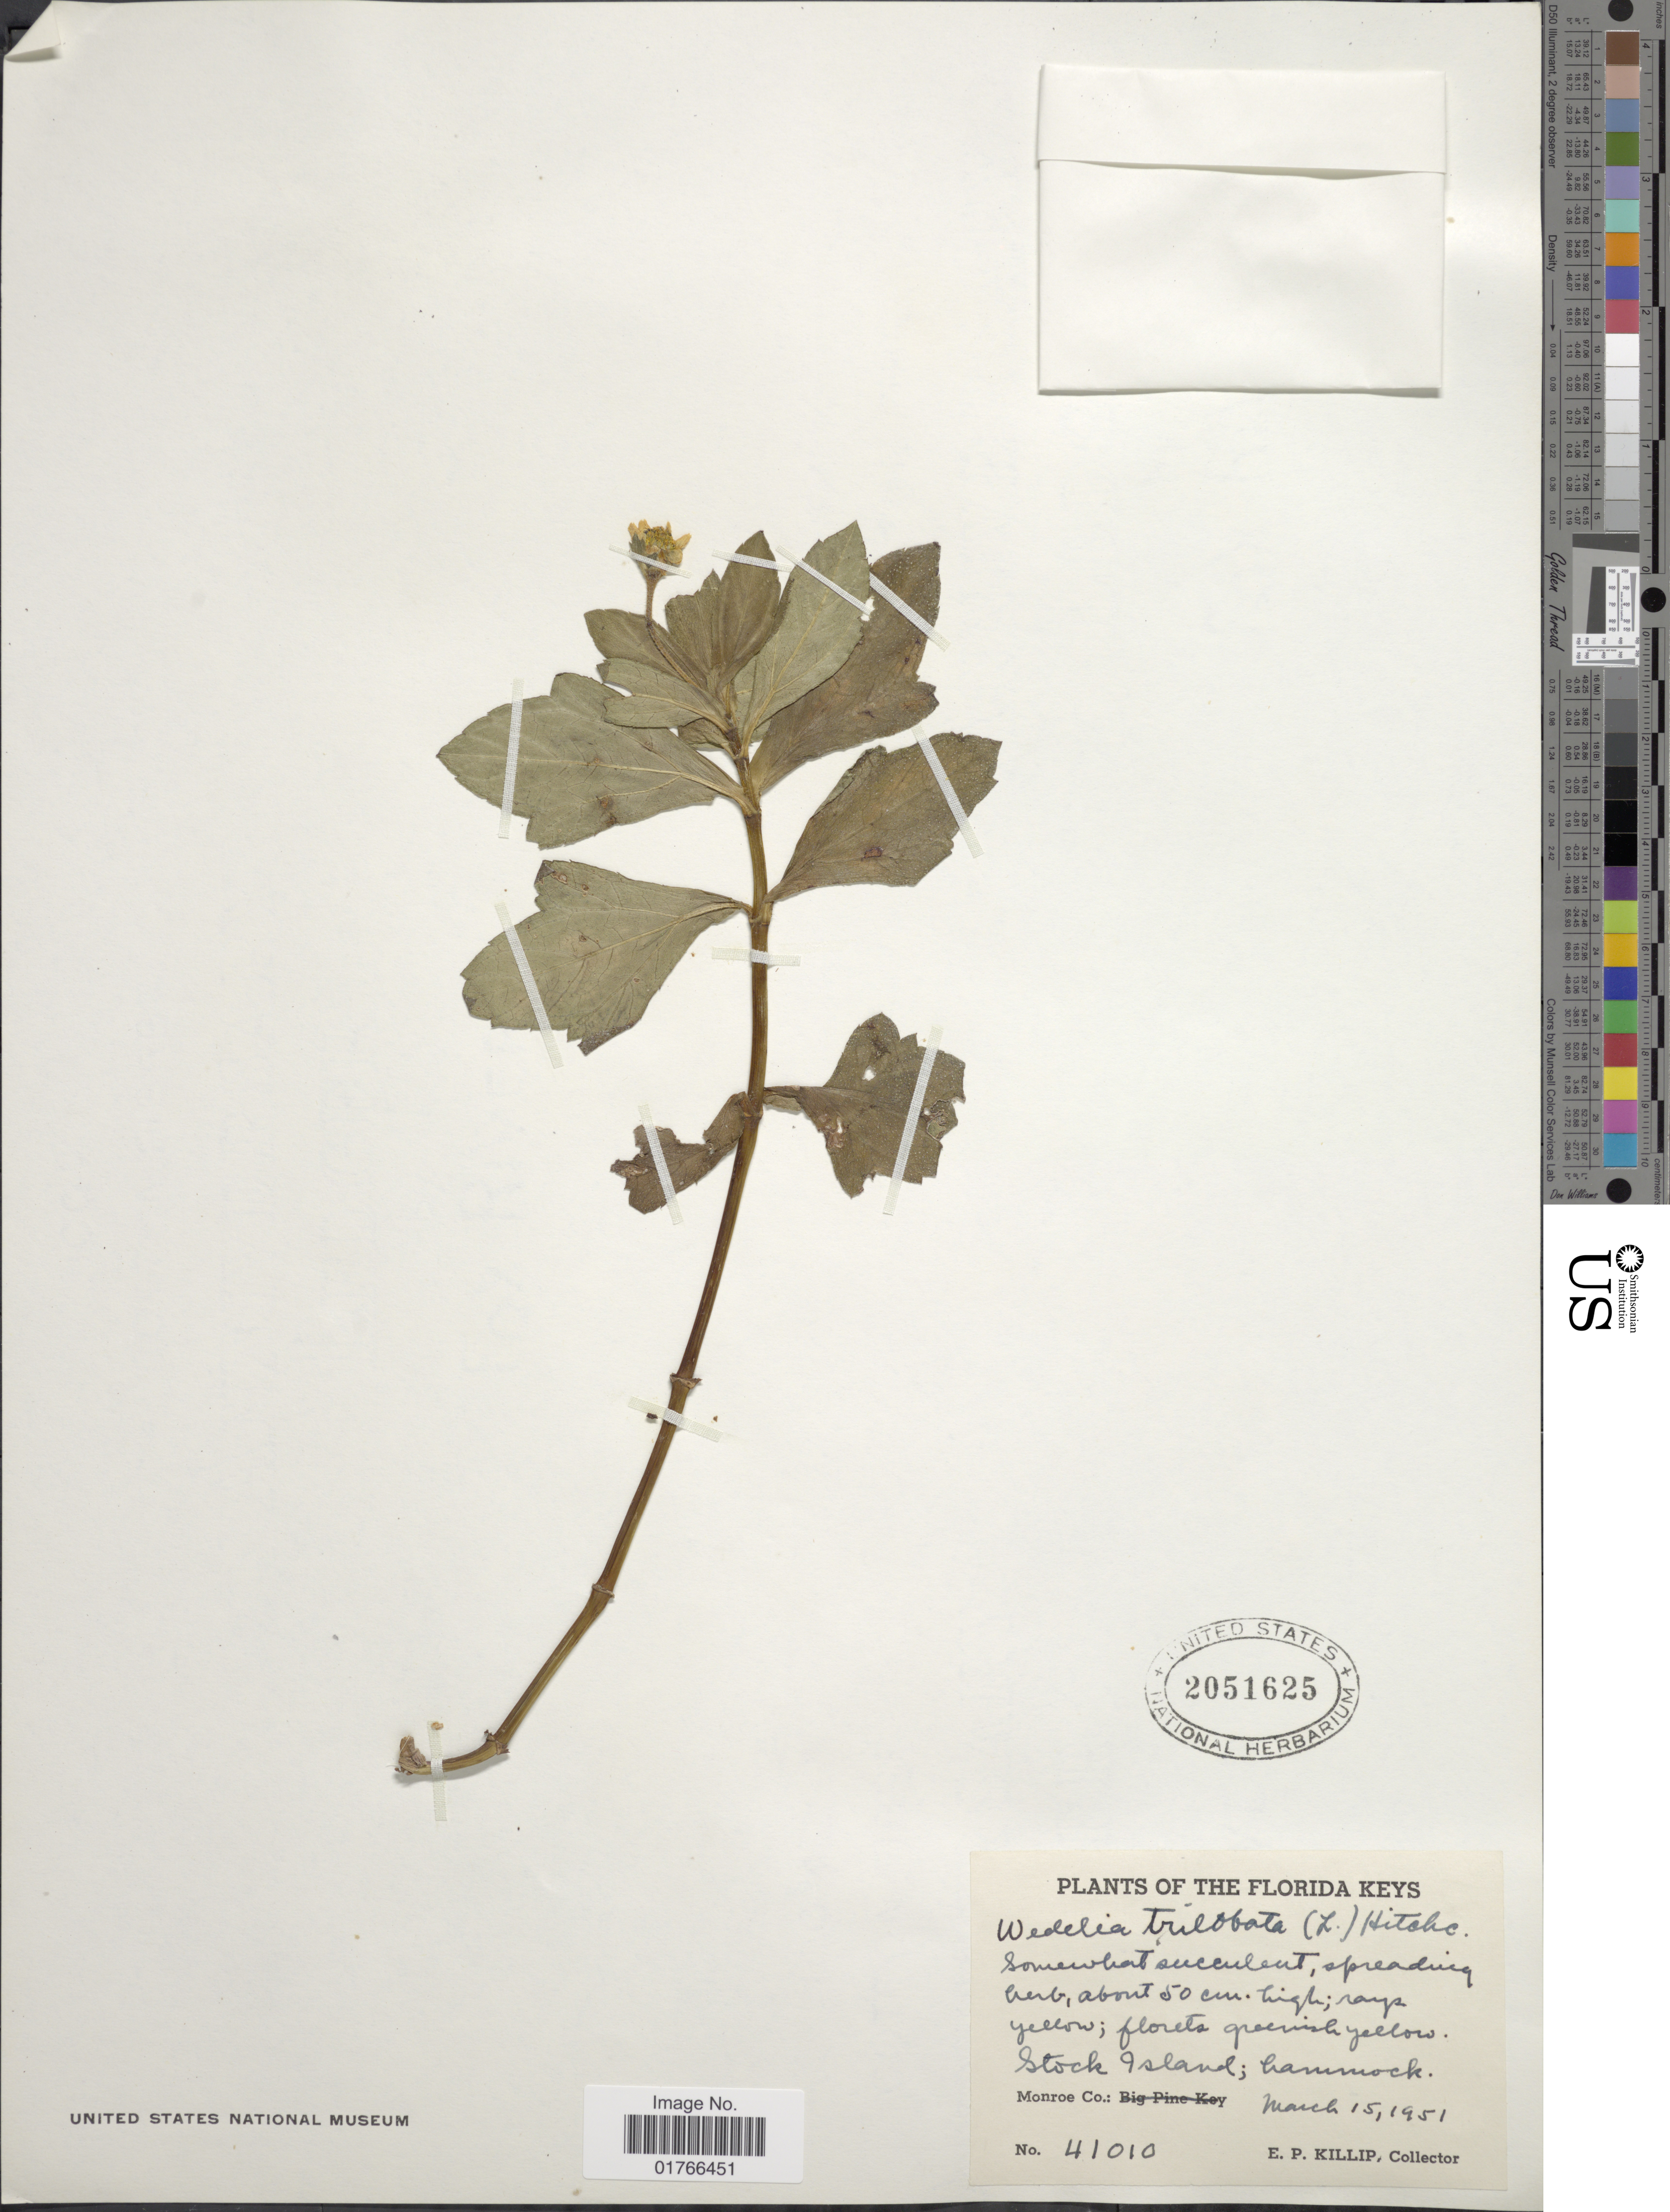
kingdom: Plantae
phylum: Tracheophyta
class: Magnoliopsida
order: Asterales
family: Asteraceae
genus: Sphagneticola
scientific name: Sphagneticola trilobata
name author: (L.) Pruski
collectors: E. P. Killip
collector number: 41010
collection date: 1951-03-15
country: United States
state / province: Florida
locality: Florida Keys, Stock Island, Hammock, Monroe Co.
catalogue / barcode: US 2051625